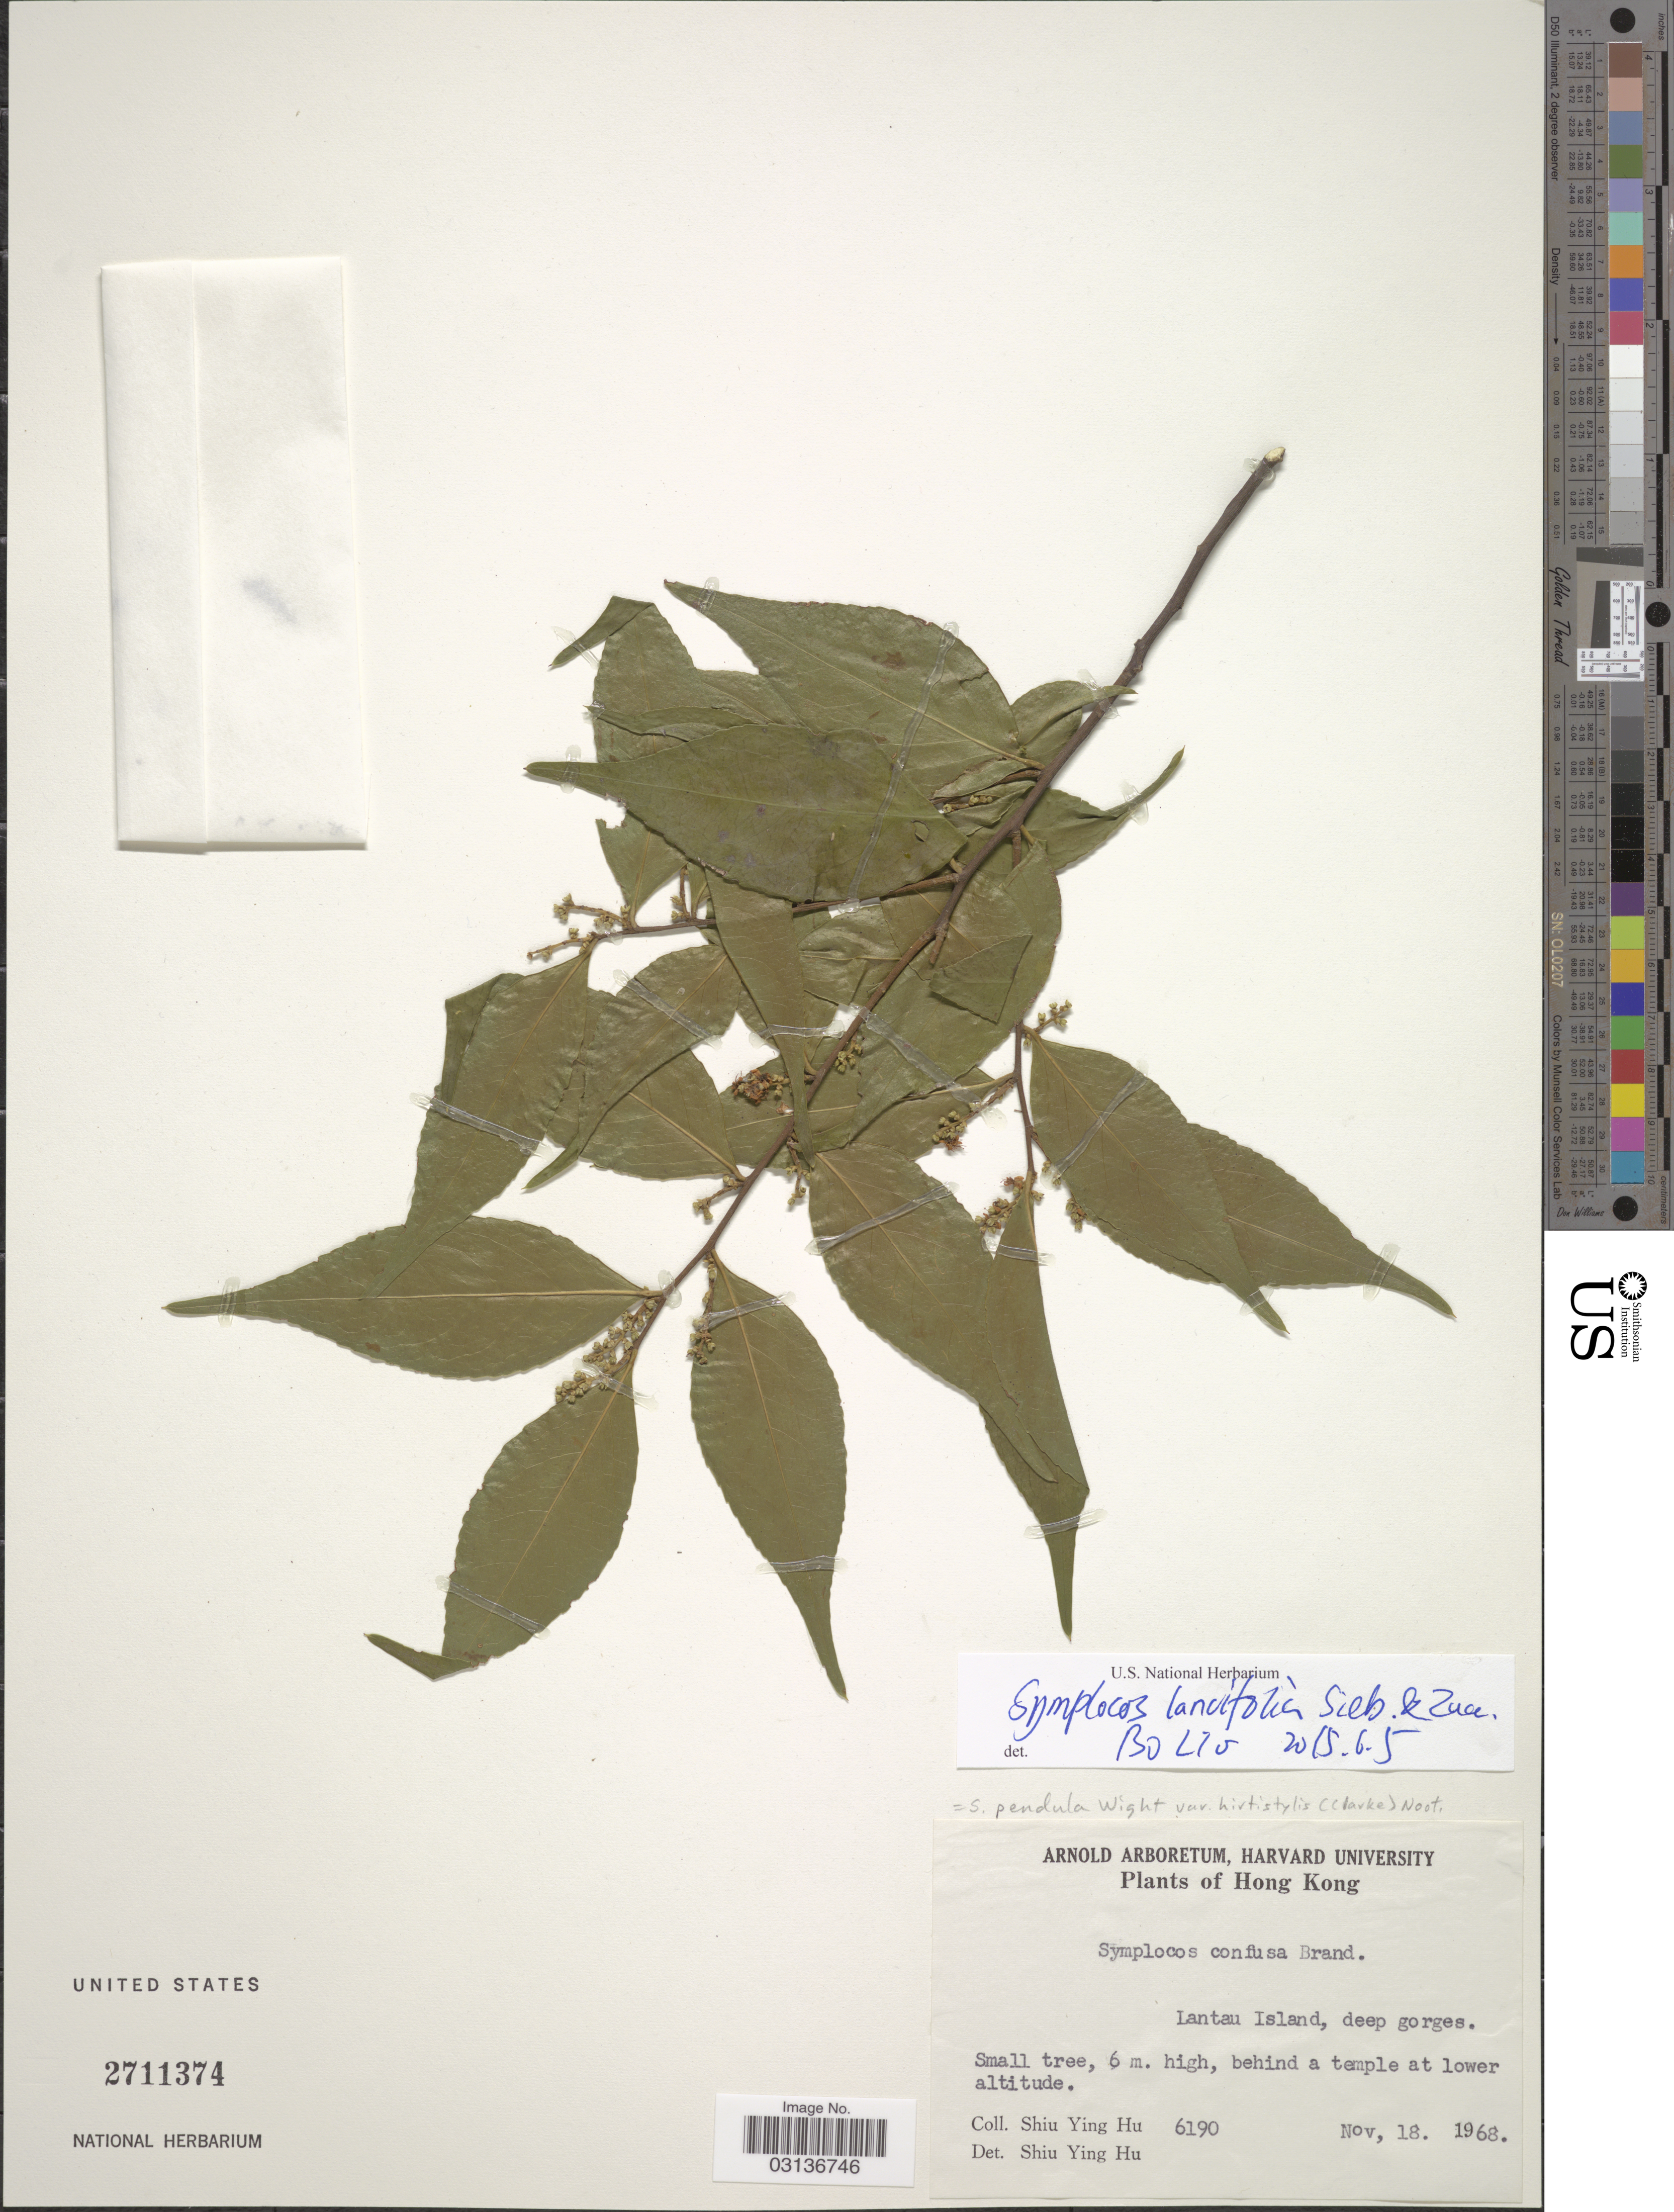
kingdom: Plantae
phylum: Tracheophyta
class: Magnoliopsida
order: Ericales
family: Symplocaceae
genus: Symplocos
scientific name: Symplocos lancifolia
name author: Siebert & Zucc.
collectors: S. Y. Hu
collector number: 6190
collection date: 1968-11-18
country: China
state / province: Hong Kong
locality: Lantau Island, deep gorges. Behind a temple.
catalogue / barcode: US 2711374